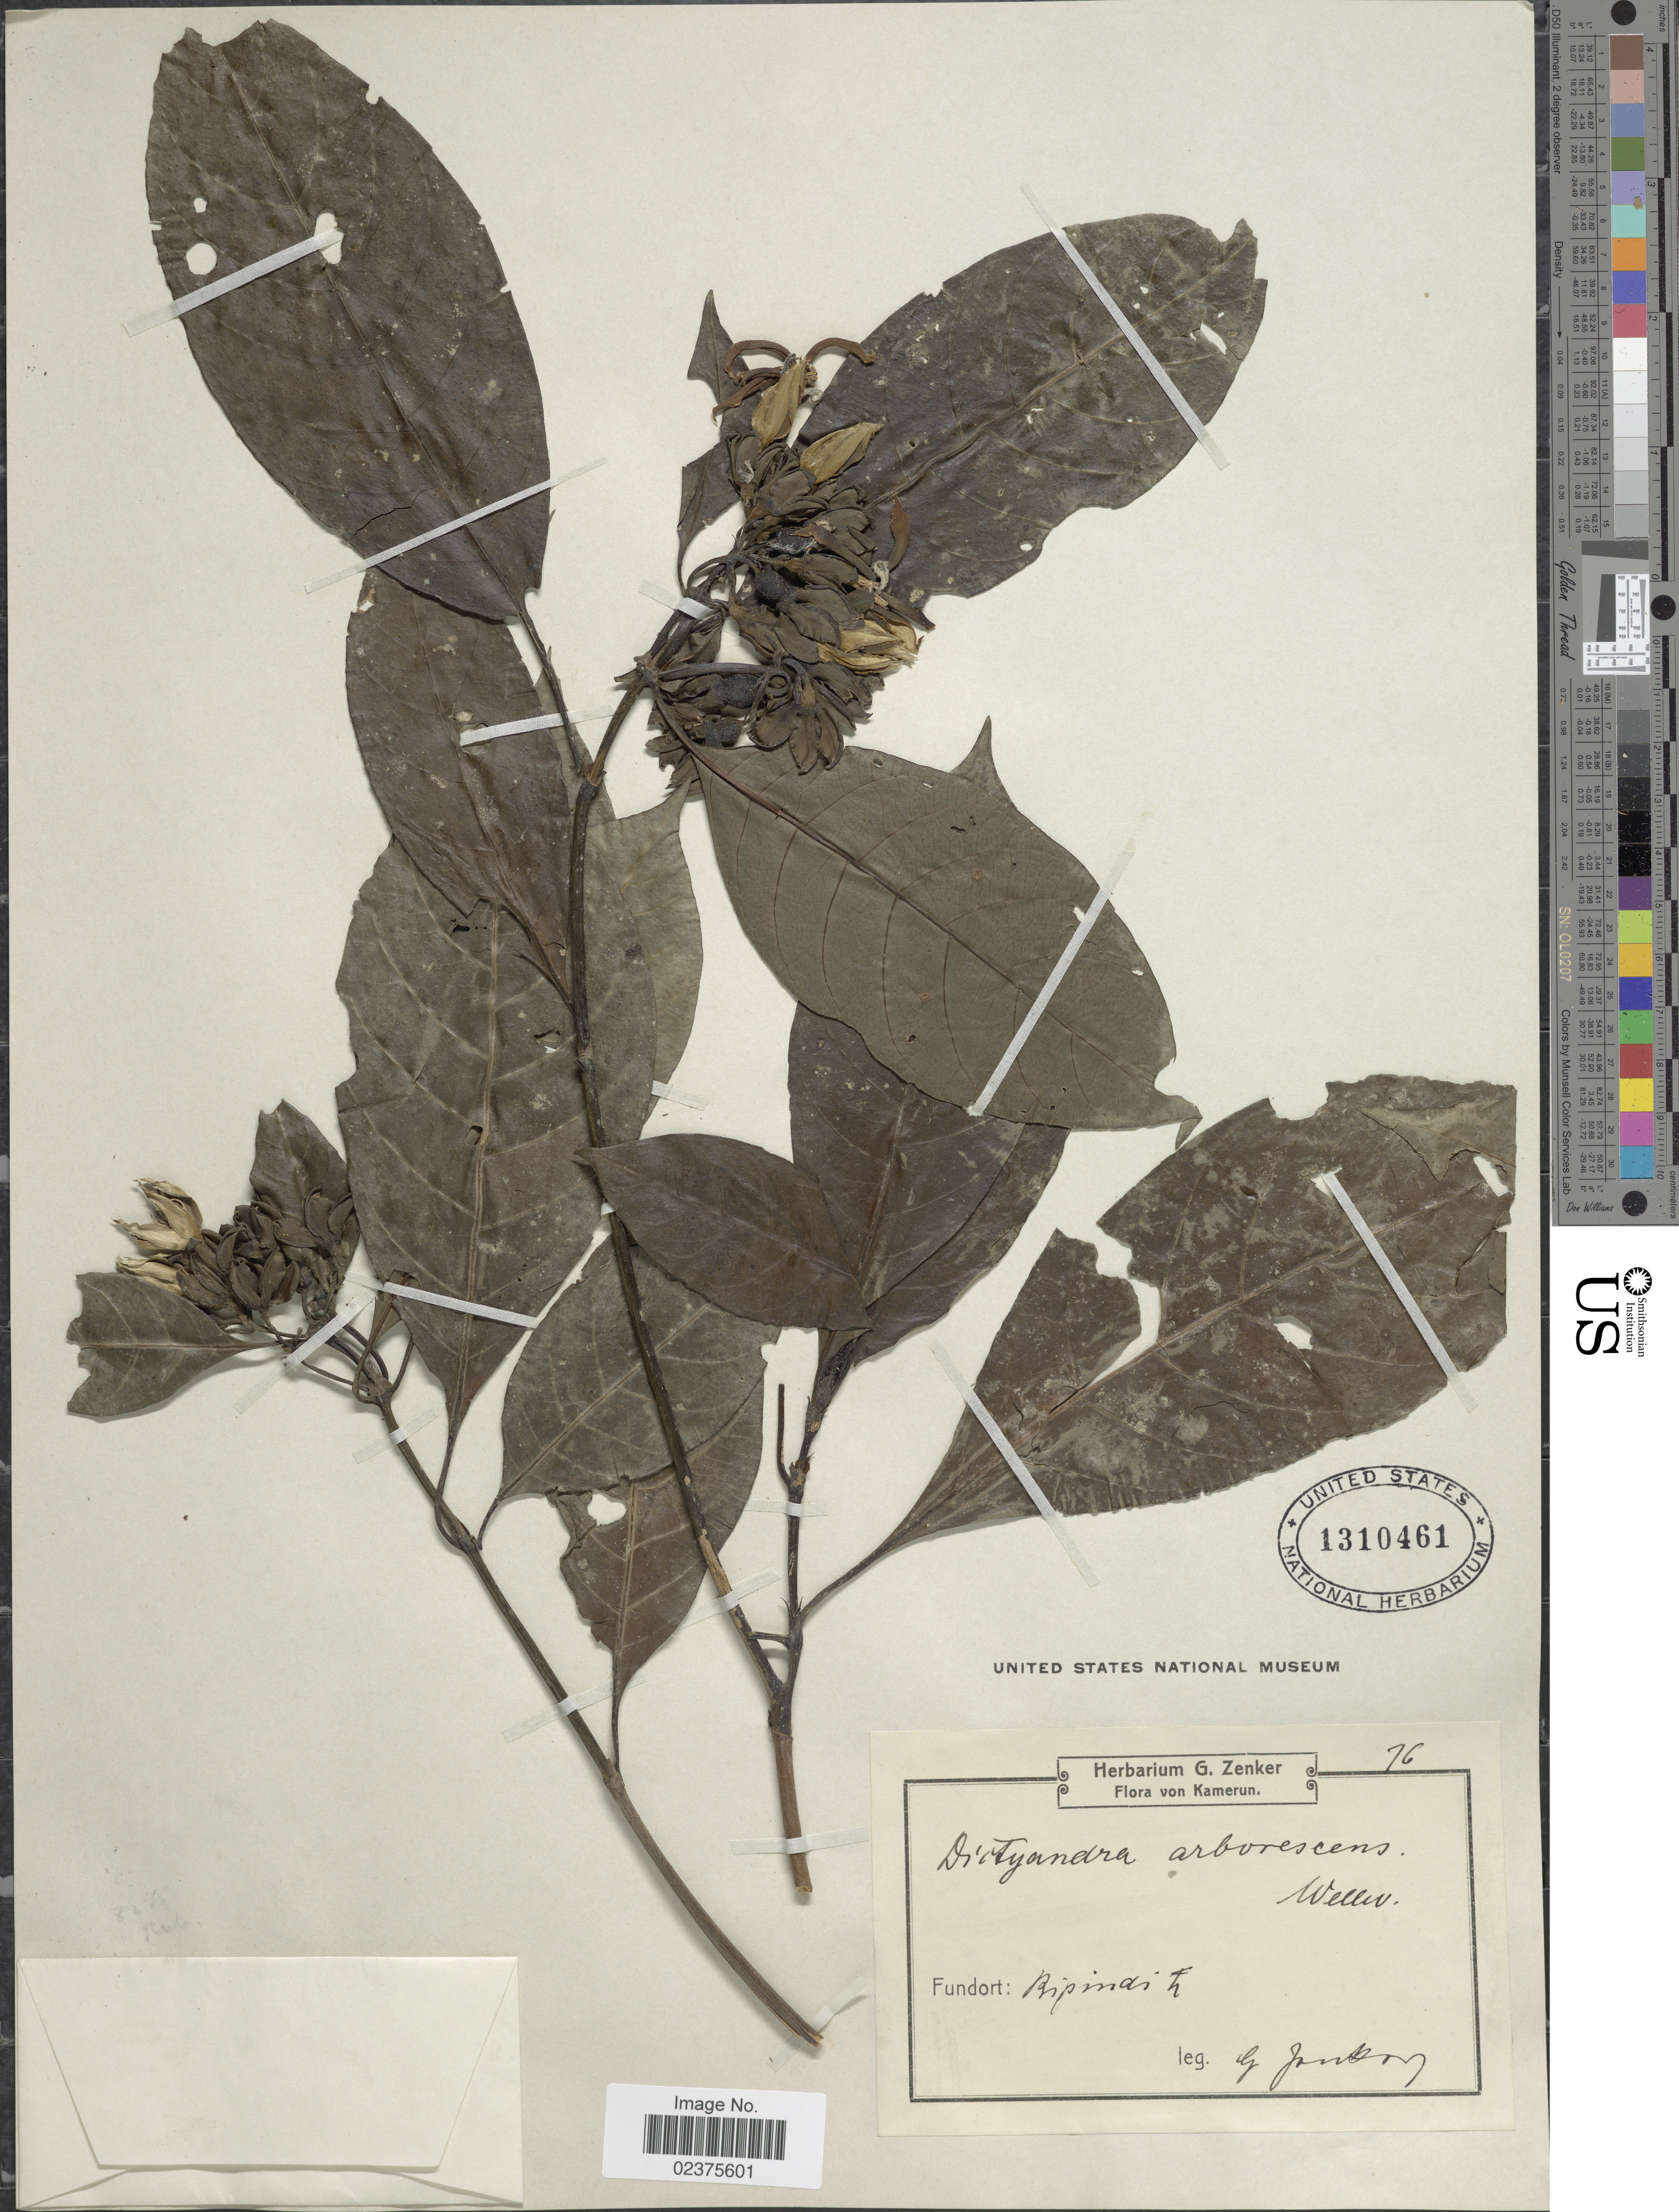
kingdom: Plantae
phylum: Tracheophyta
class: Magnoliopsida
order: Gentianales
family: Rubiaceae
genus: Dictyandra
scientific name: Dictyandra arborescens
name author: Welw. ex Hook. f.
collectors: G. A. Zenker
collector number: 76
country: Cameroon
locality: Bipindi, Kamerun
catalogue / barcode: US 1310461